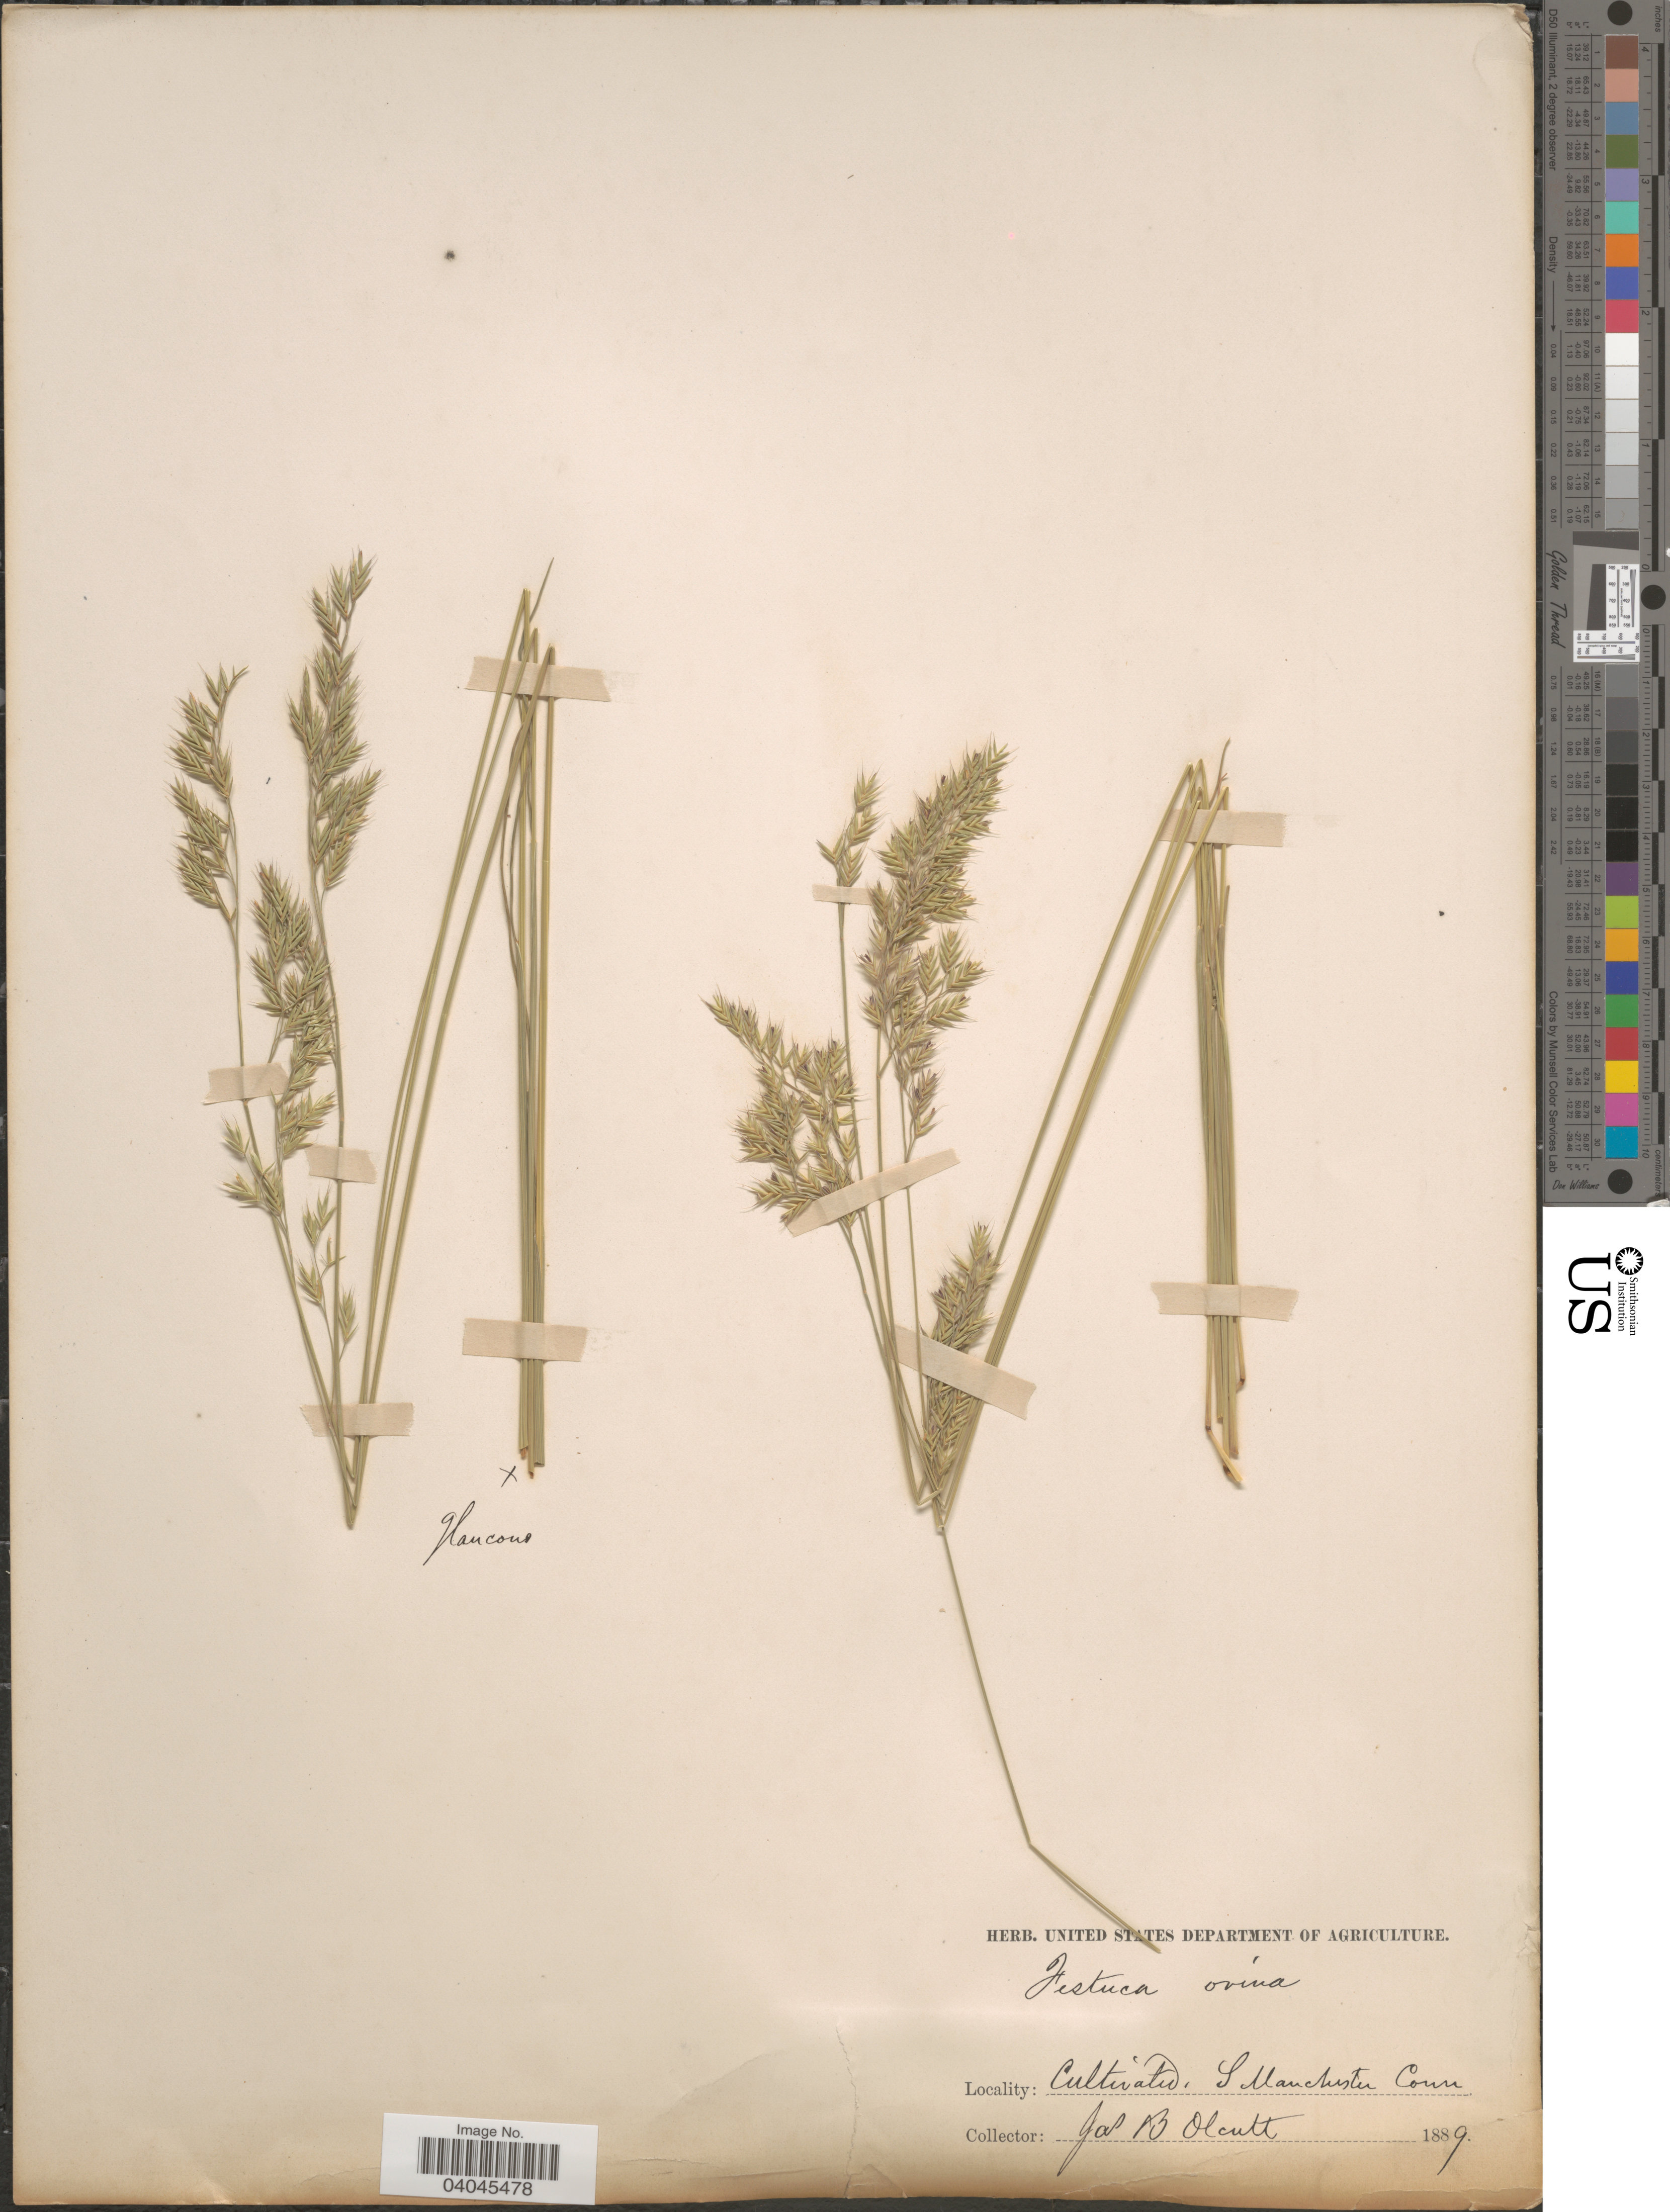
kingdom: Plantae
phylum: Tracheophyta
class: Liliopsida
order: Poales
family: Poaceae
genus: Festuca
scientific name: Festuca rubra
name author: L.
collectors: J. Olcott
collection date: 1889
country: United States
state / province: Connecticut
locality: S. Manchester.